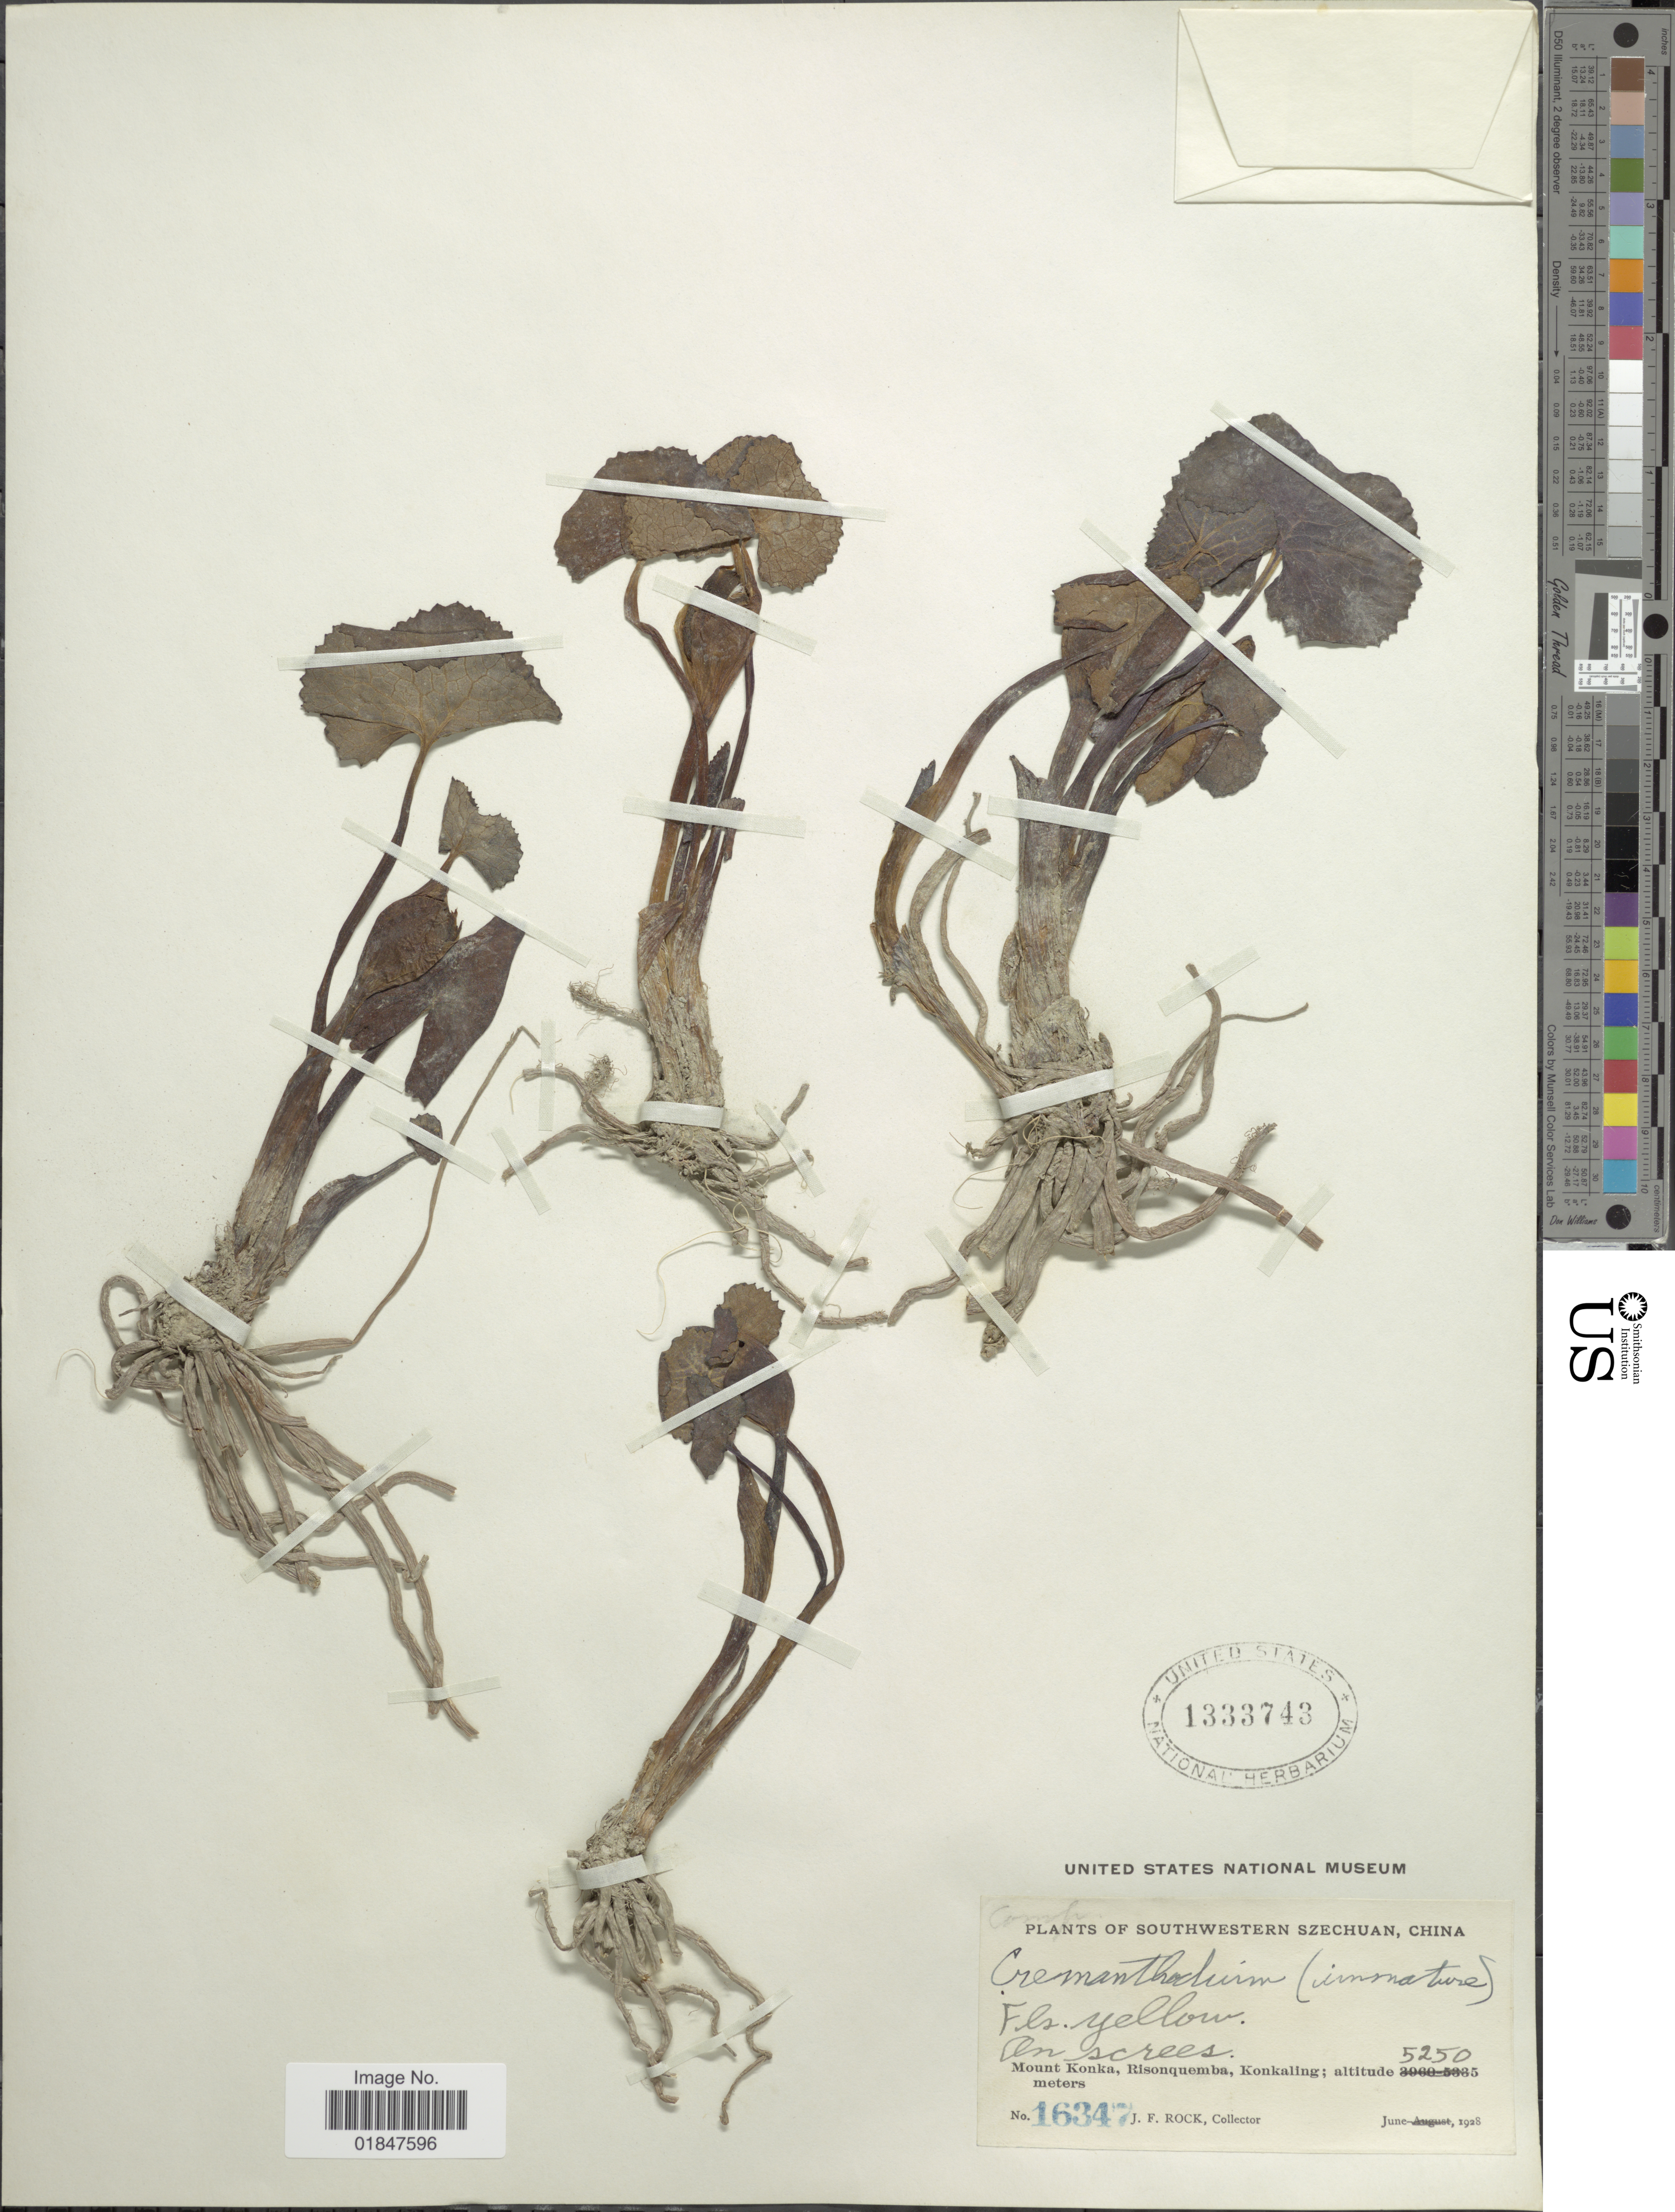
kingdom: Plantae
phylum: Tracheophyta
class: Magnoliopsida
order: Asterales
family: Asteraceae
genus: Cremanthodium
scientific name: Cremanthodium sp.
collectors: J. Rock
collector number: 16347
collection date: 1928-06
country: China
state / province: Sichuan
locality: Southwestern Szechuan, Mount Konka, Risonquemba, Konkaling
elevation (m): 5250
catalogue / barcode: US 1333743